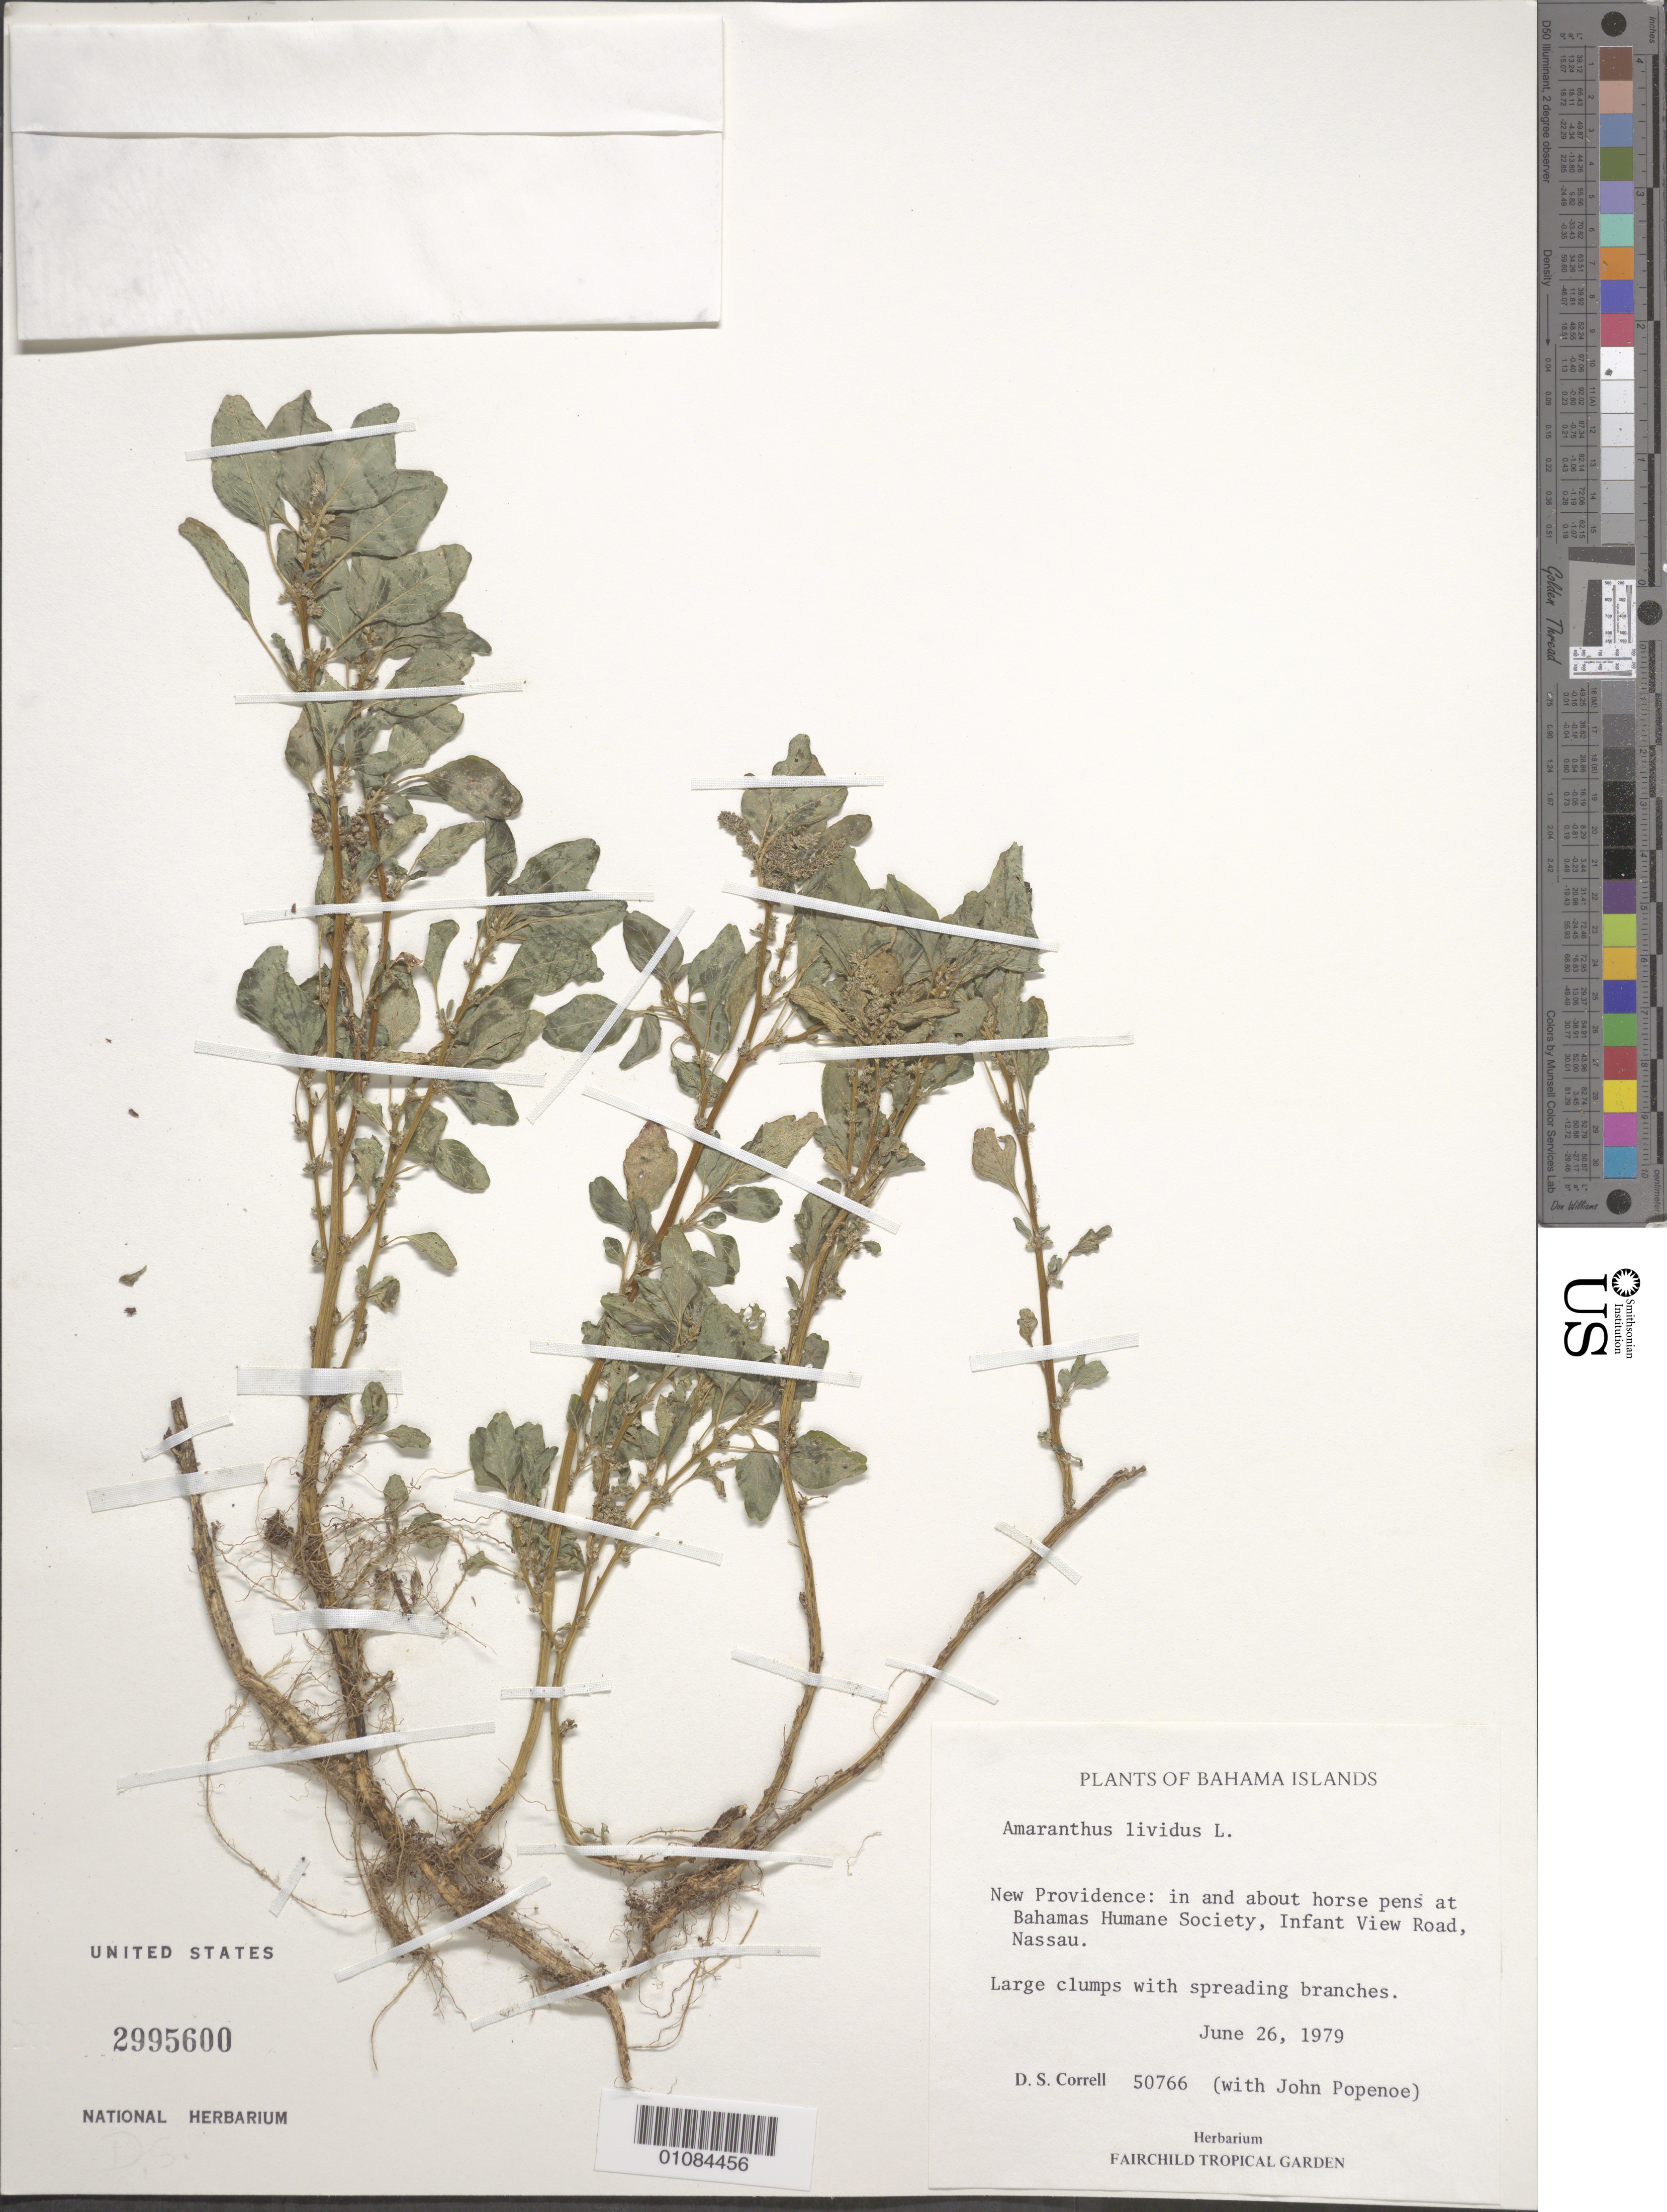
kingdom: Plantae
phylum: Tracheophyta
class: Magnoliopsida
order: Caryophyllales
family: Amaranthaceae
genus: Amaranthus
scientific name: Amaranthus lividus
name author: L.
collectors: D. S. Correll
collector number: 50766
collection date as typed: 26 Jun 1979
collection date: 1979-06-26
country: Bahamas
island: New Providence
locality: Nassau, Infant View Road, Bahamas Humane Society.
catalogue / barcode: US 2995600